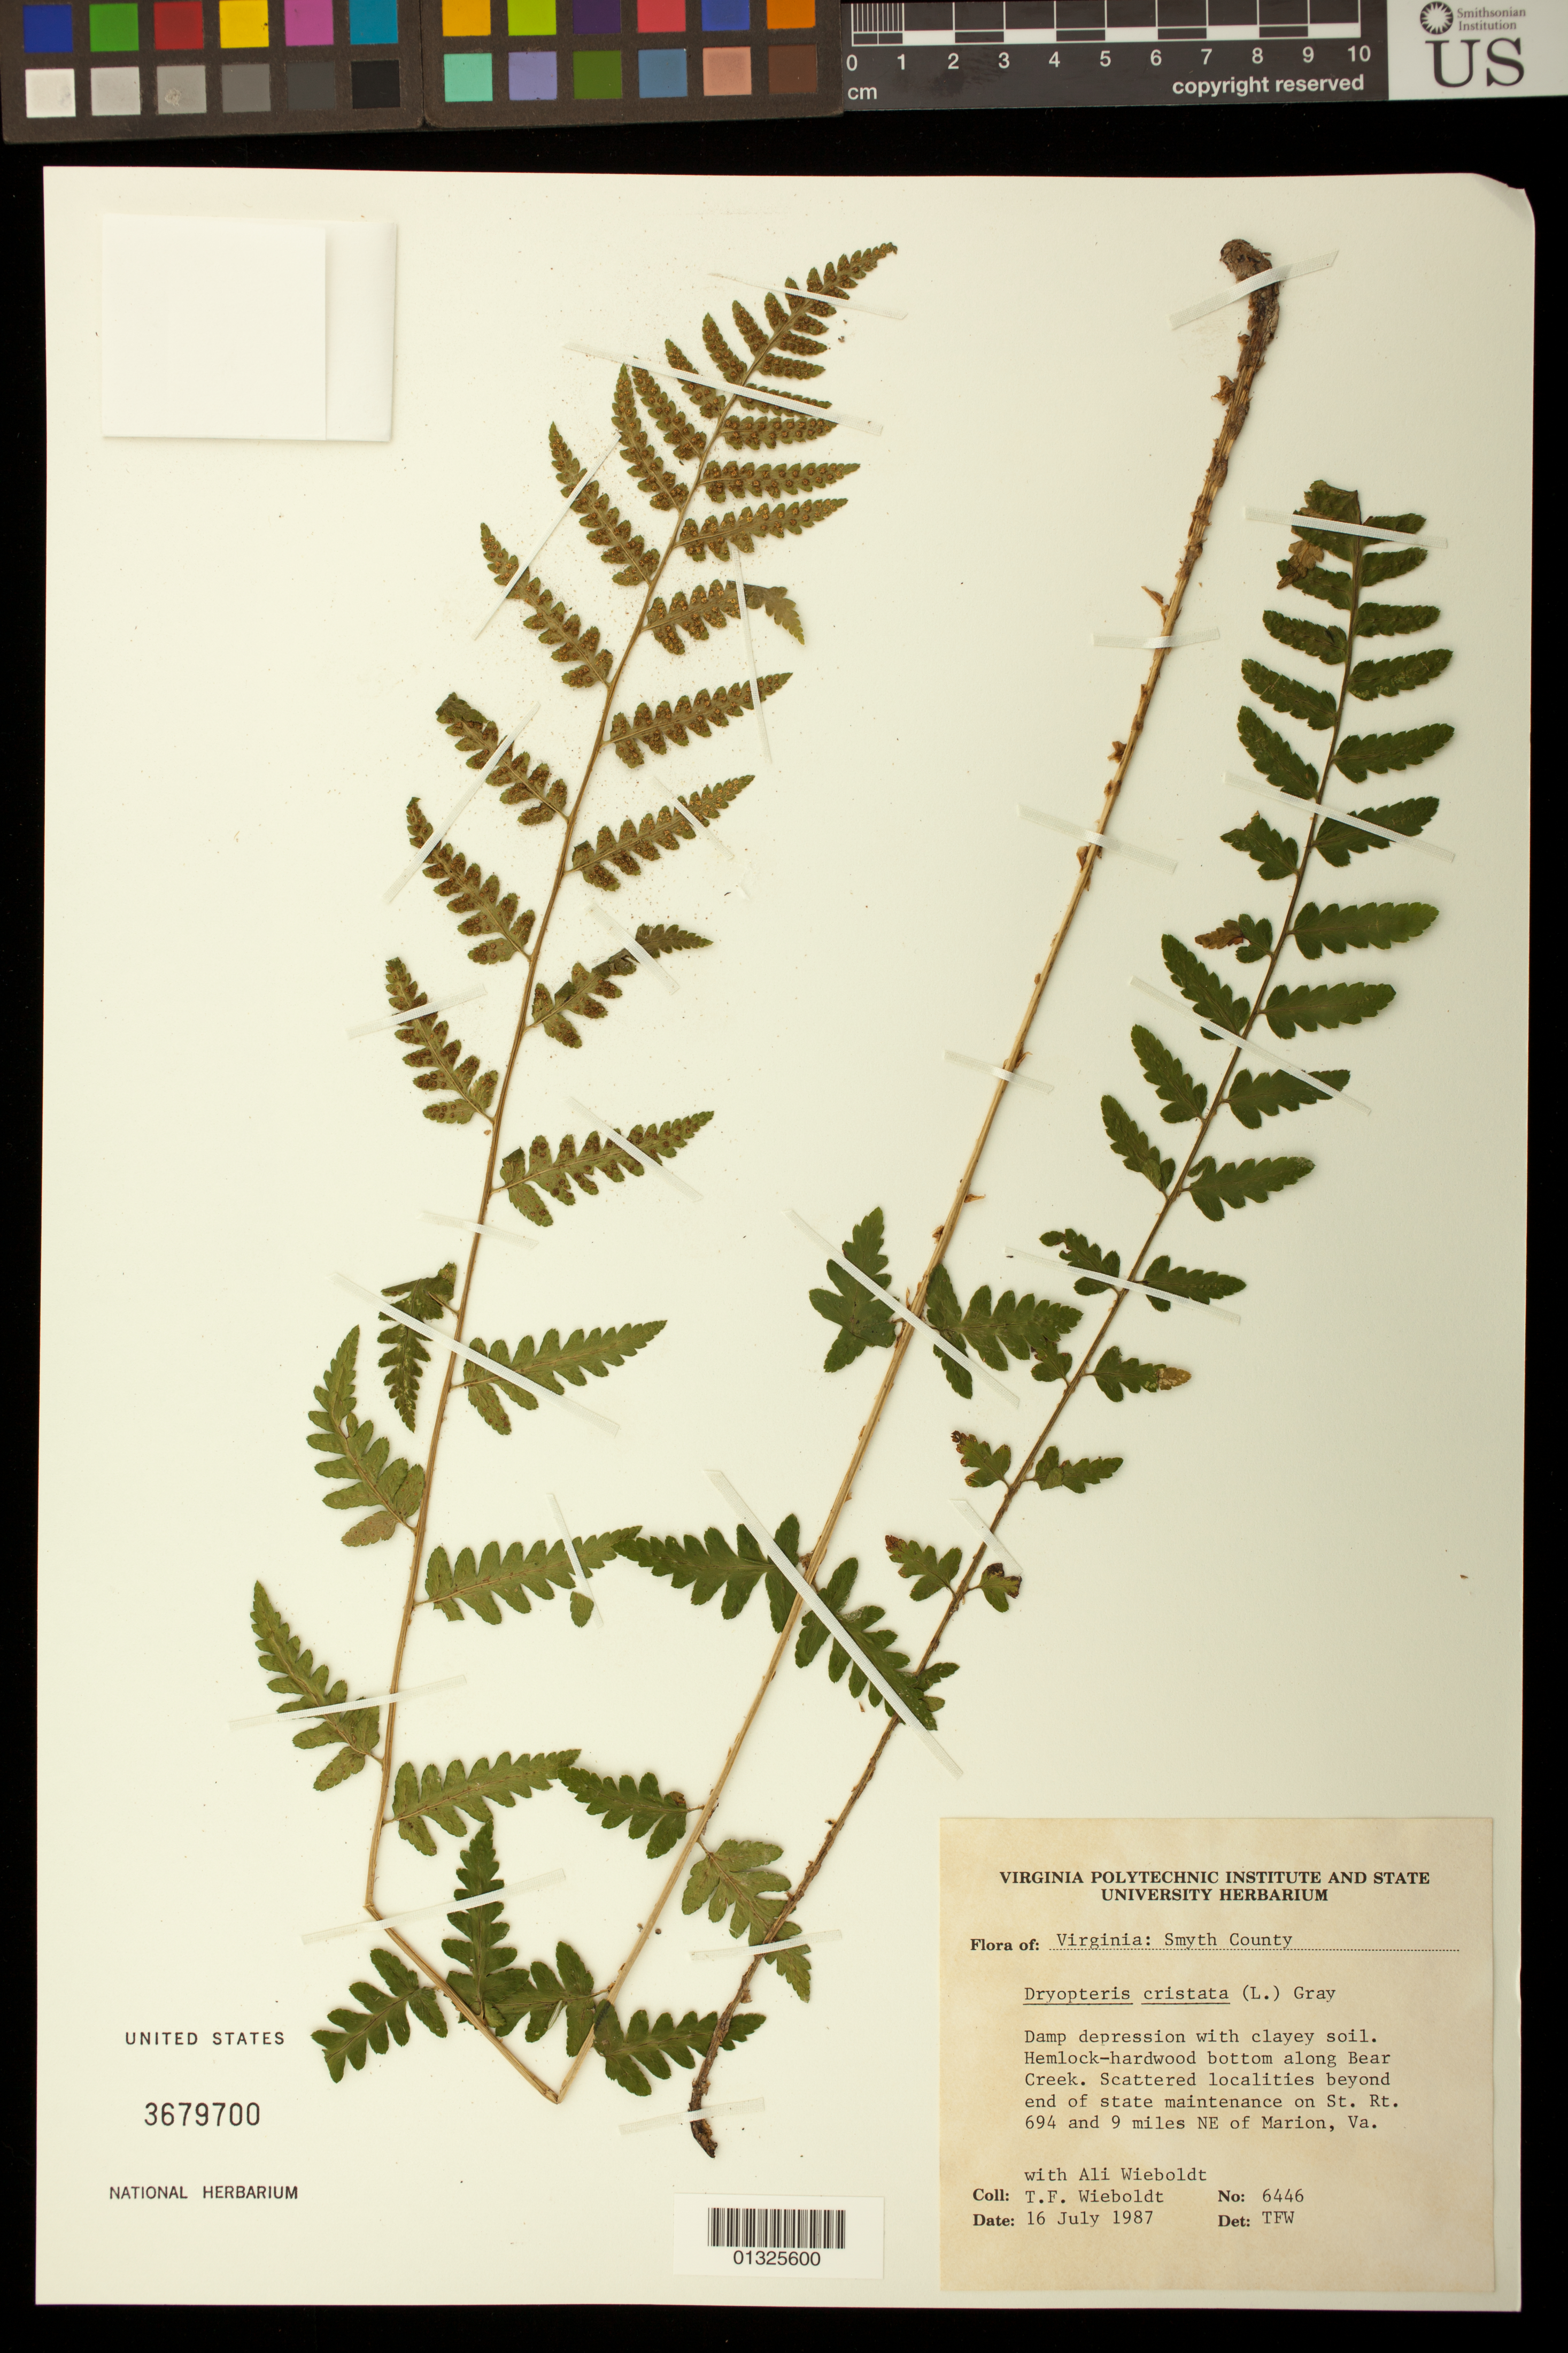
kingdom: Plantae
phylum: Tracheophyta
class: Polypodiopsida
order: Polypodiales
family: Dryopteridaceae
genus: Dryopteris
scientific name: Dryopteris cristata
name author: (L.) A. Gray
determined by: Wieboldt, Thomas F.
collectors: T. Wieboldt & A. Wieboldt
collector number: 6446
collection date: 1987-07-16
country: United States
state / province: Virginia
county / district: Smyth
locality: Along Bear Creek. Scattered localities beyond end of state maintenance on St. Rt. 694 and 9 miles NE of Marion, Va.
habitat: Damp depression with clayey soil.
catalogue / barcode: US 3679700